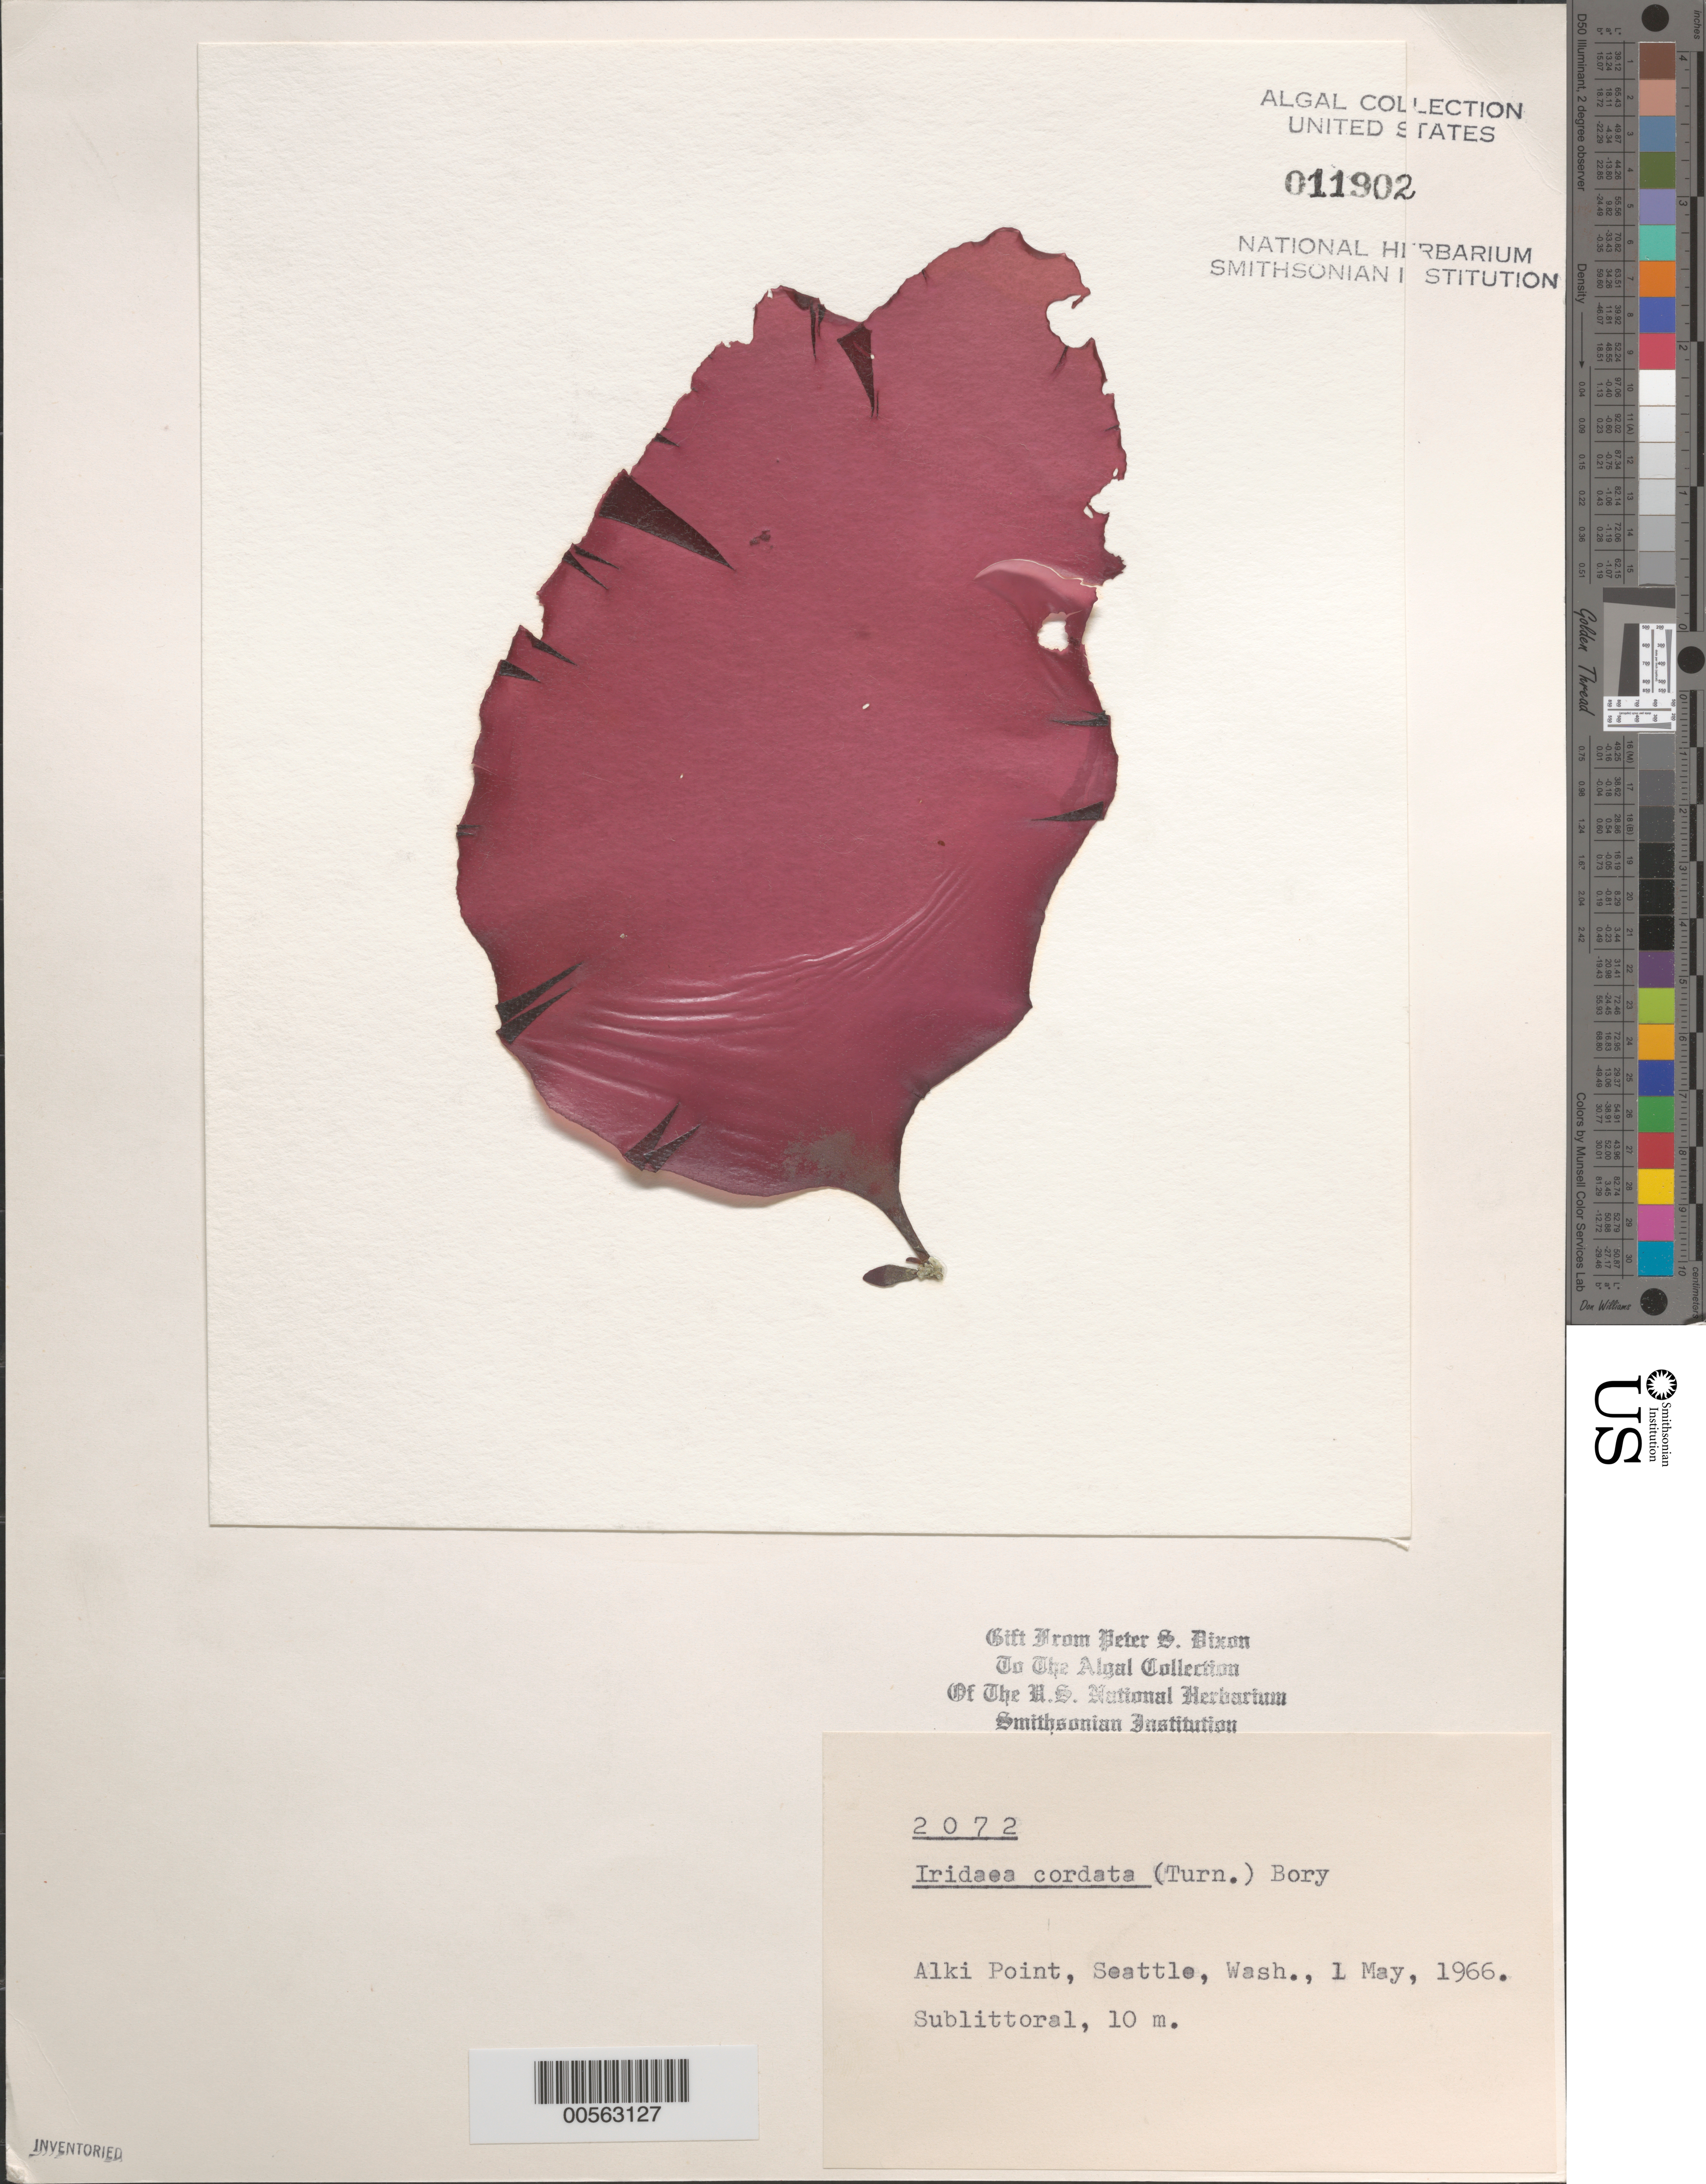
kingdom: Plantae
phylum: Rhodophyta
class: Florideophyceae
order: Gigartinales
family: Gigartinaceae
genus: Iridaea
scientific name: Iridaea cordata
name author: (Turner) Bory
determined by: Dixon, P. S.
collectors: P. S. Dixon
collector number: PSD 2072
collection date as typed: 01 May 1966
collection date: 1966-05-01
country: United States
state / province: Washington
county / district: King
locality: Alki Point, Seattle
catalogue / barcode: US 11902